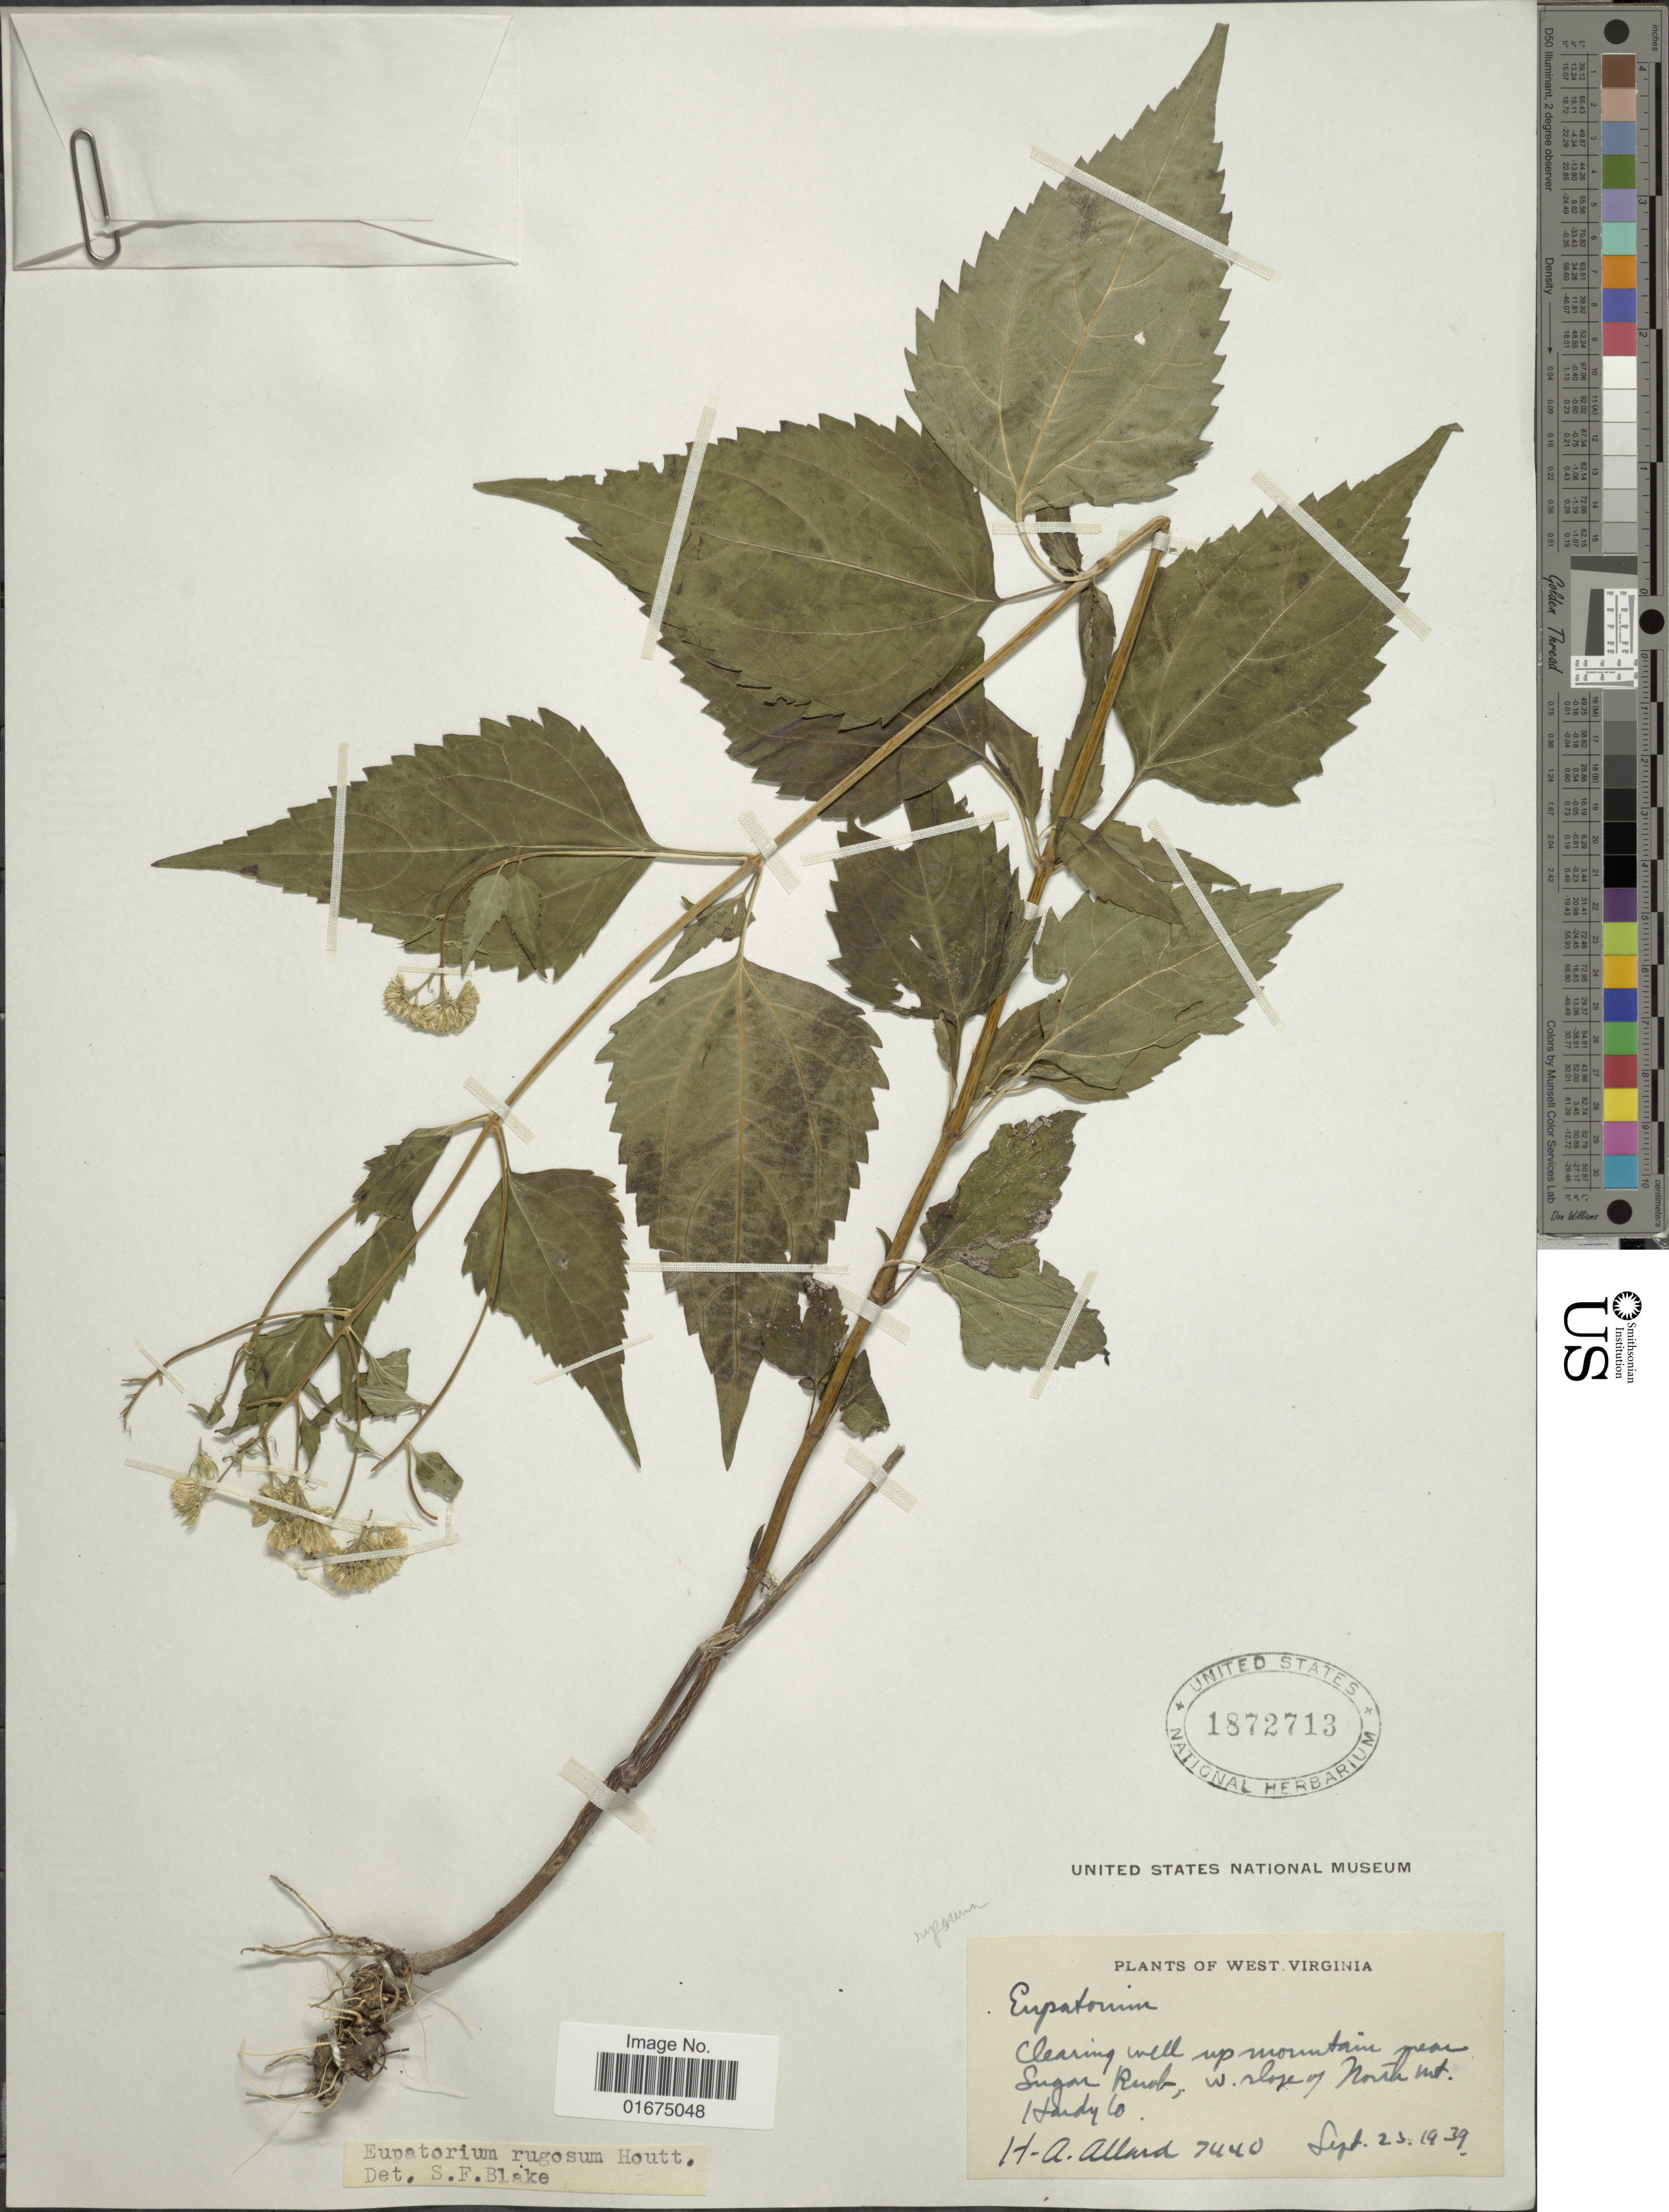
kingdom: Plantae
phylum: Tracheophyta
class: Magnoliopsida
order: Asterales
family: Asteraceae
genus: Ageratina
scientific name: Ageratina altissima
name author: (L.) R.M. King & H. Rob.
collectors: H. A. Allard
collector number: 7440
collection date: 1939-09-25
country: United States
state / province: West Virginia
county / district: Hardy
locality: Clearing well up mountain near Sugra Knob, W. slope of North Mt. Hardy Co.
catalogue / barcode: US 1872713